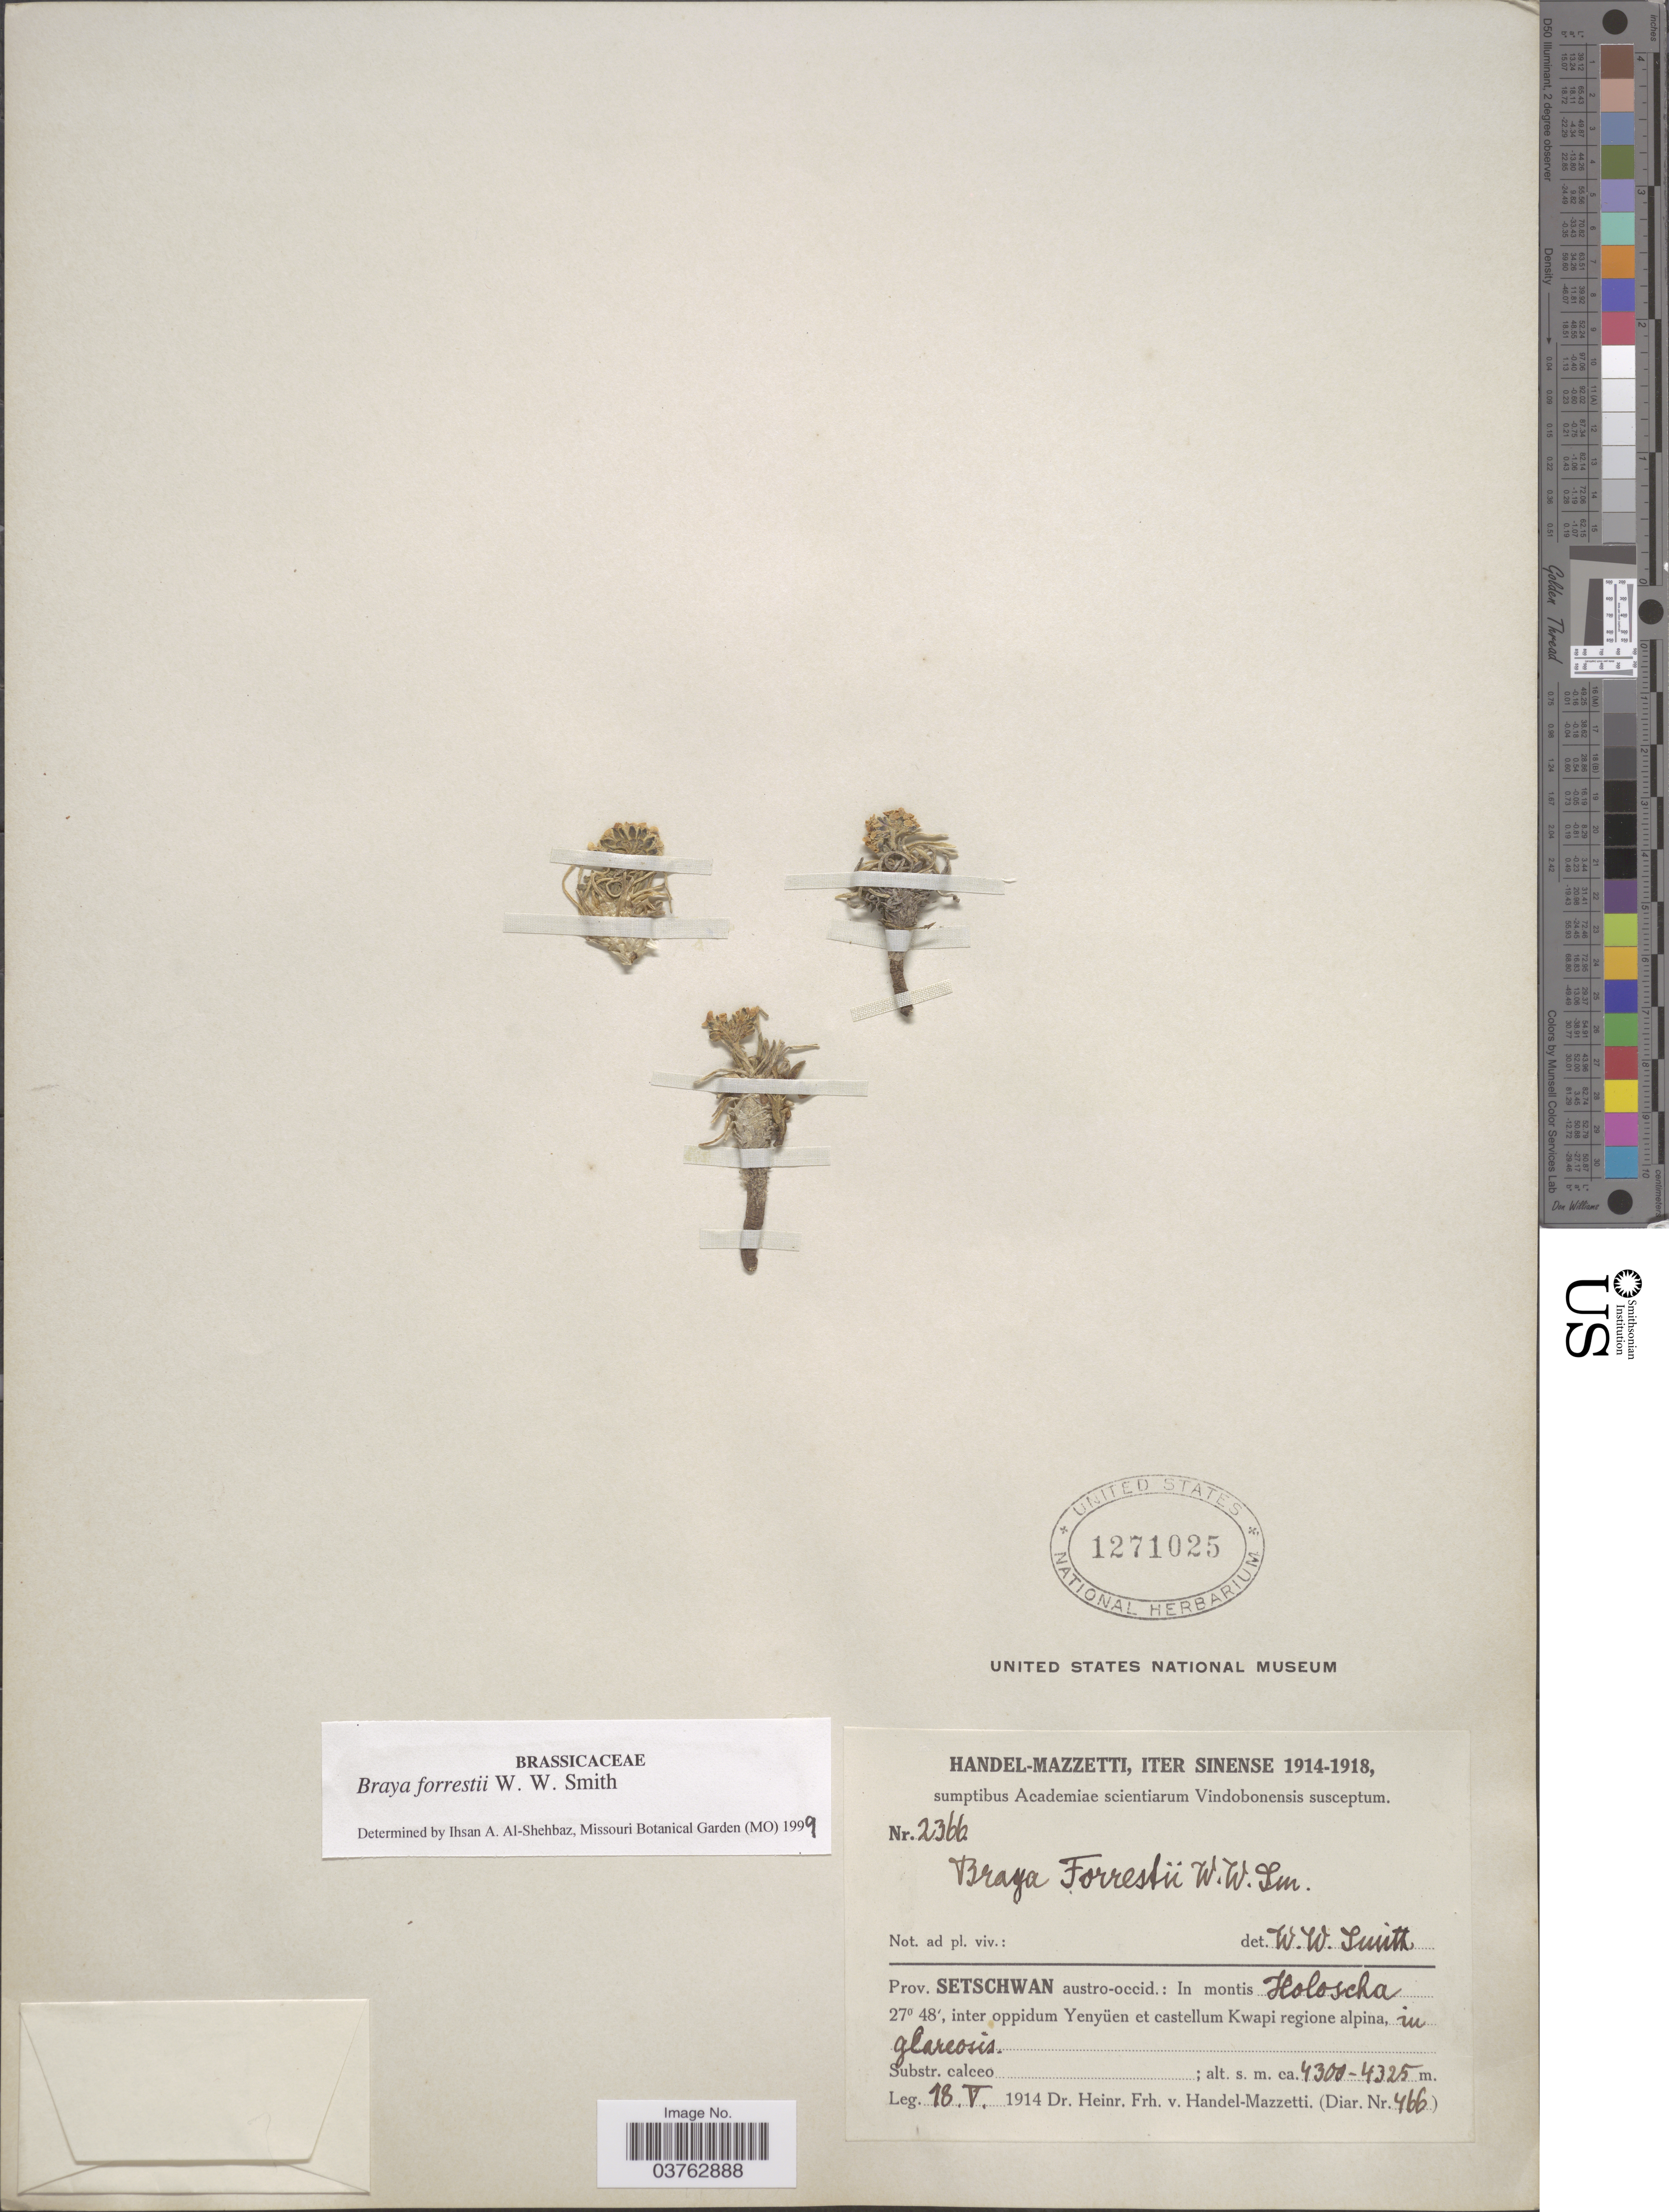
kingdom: Plantae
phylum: Tracheophyta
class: Magnoliopsida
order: Brassicales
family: Brassicaceae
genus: Braya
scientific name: Braya forrestii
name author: W.W. Sm.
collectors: H. Handel-Mazzetti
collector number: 2366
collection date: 1914-05-18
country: China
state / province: Sichuan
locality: Sinense. Prov. Setschwan austro-occid.: In montis Holoscha, inter oppidum Yenyüen et castellum Kwapi regione alpina.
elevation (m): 4300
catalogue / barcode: US 1271025